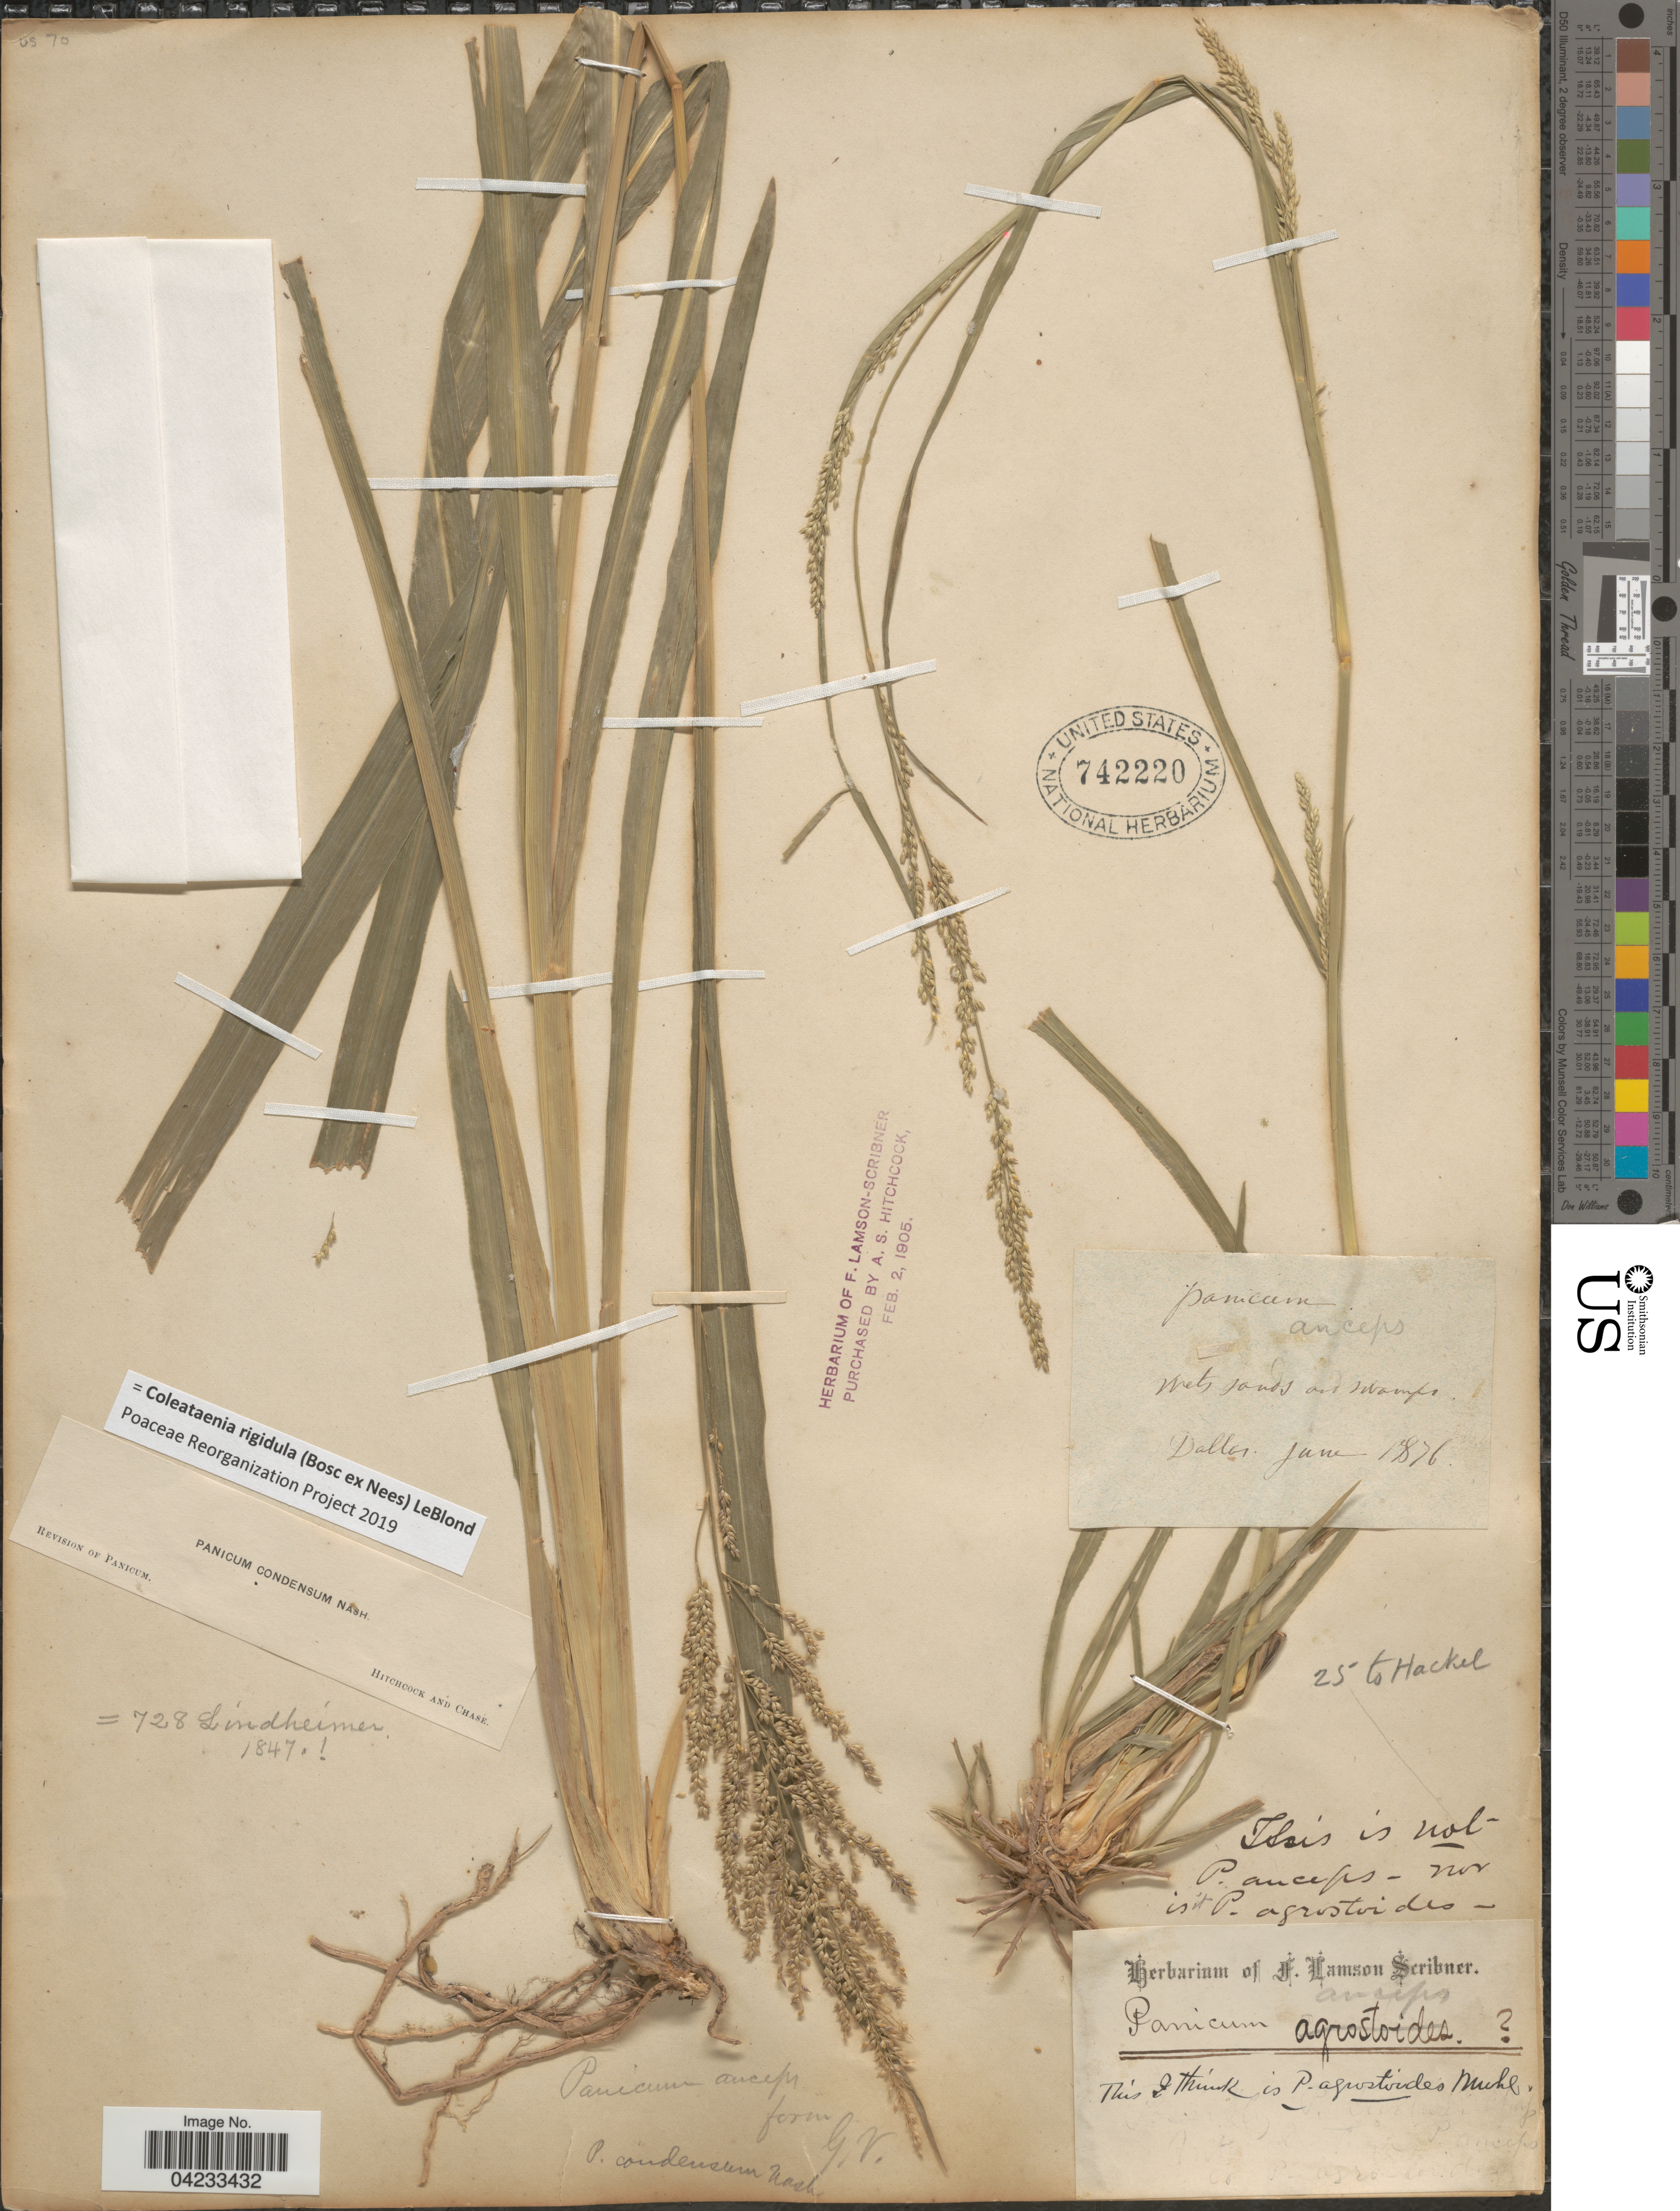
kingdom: Plantae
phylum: Tracheophyta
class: Liliopsida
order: Poales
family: Poaceae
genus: Coleataenia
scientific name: Coleataenia rigidula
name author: (Bosc ex Nees) LeBlond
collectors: ex herb. F. Lamson Scribner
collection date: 1876-06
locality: Wet sands and swamps. Dallas.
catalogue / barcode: US 742220